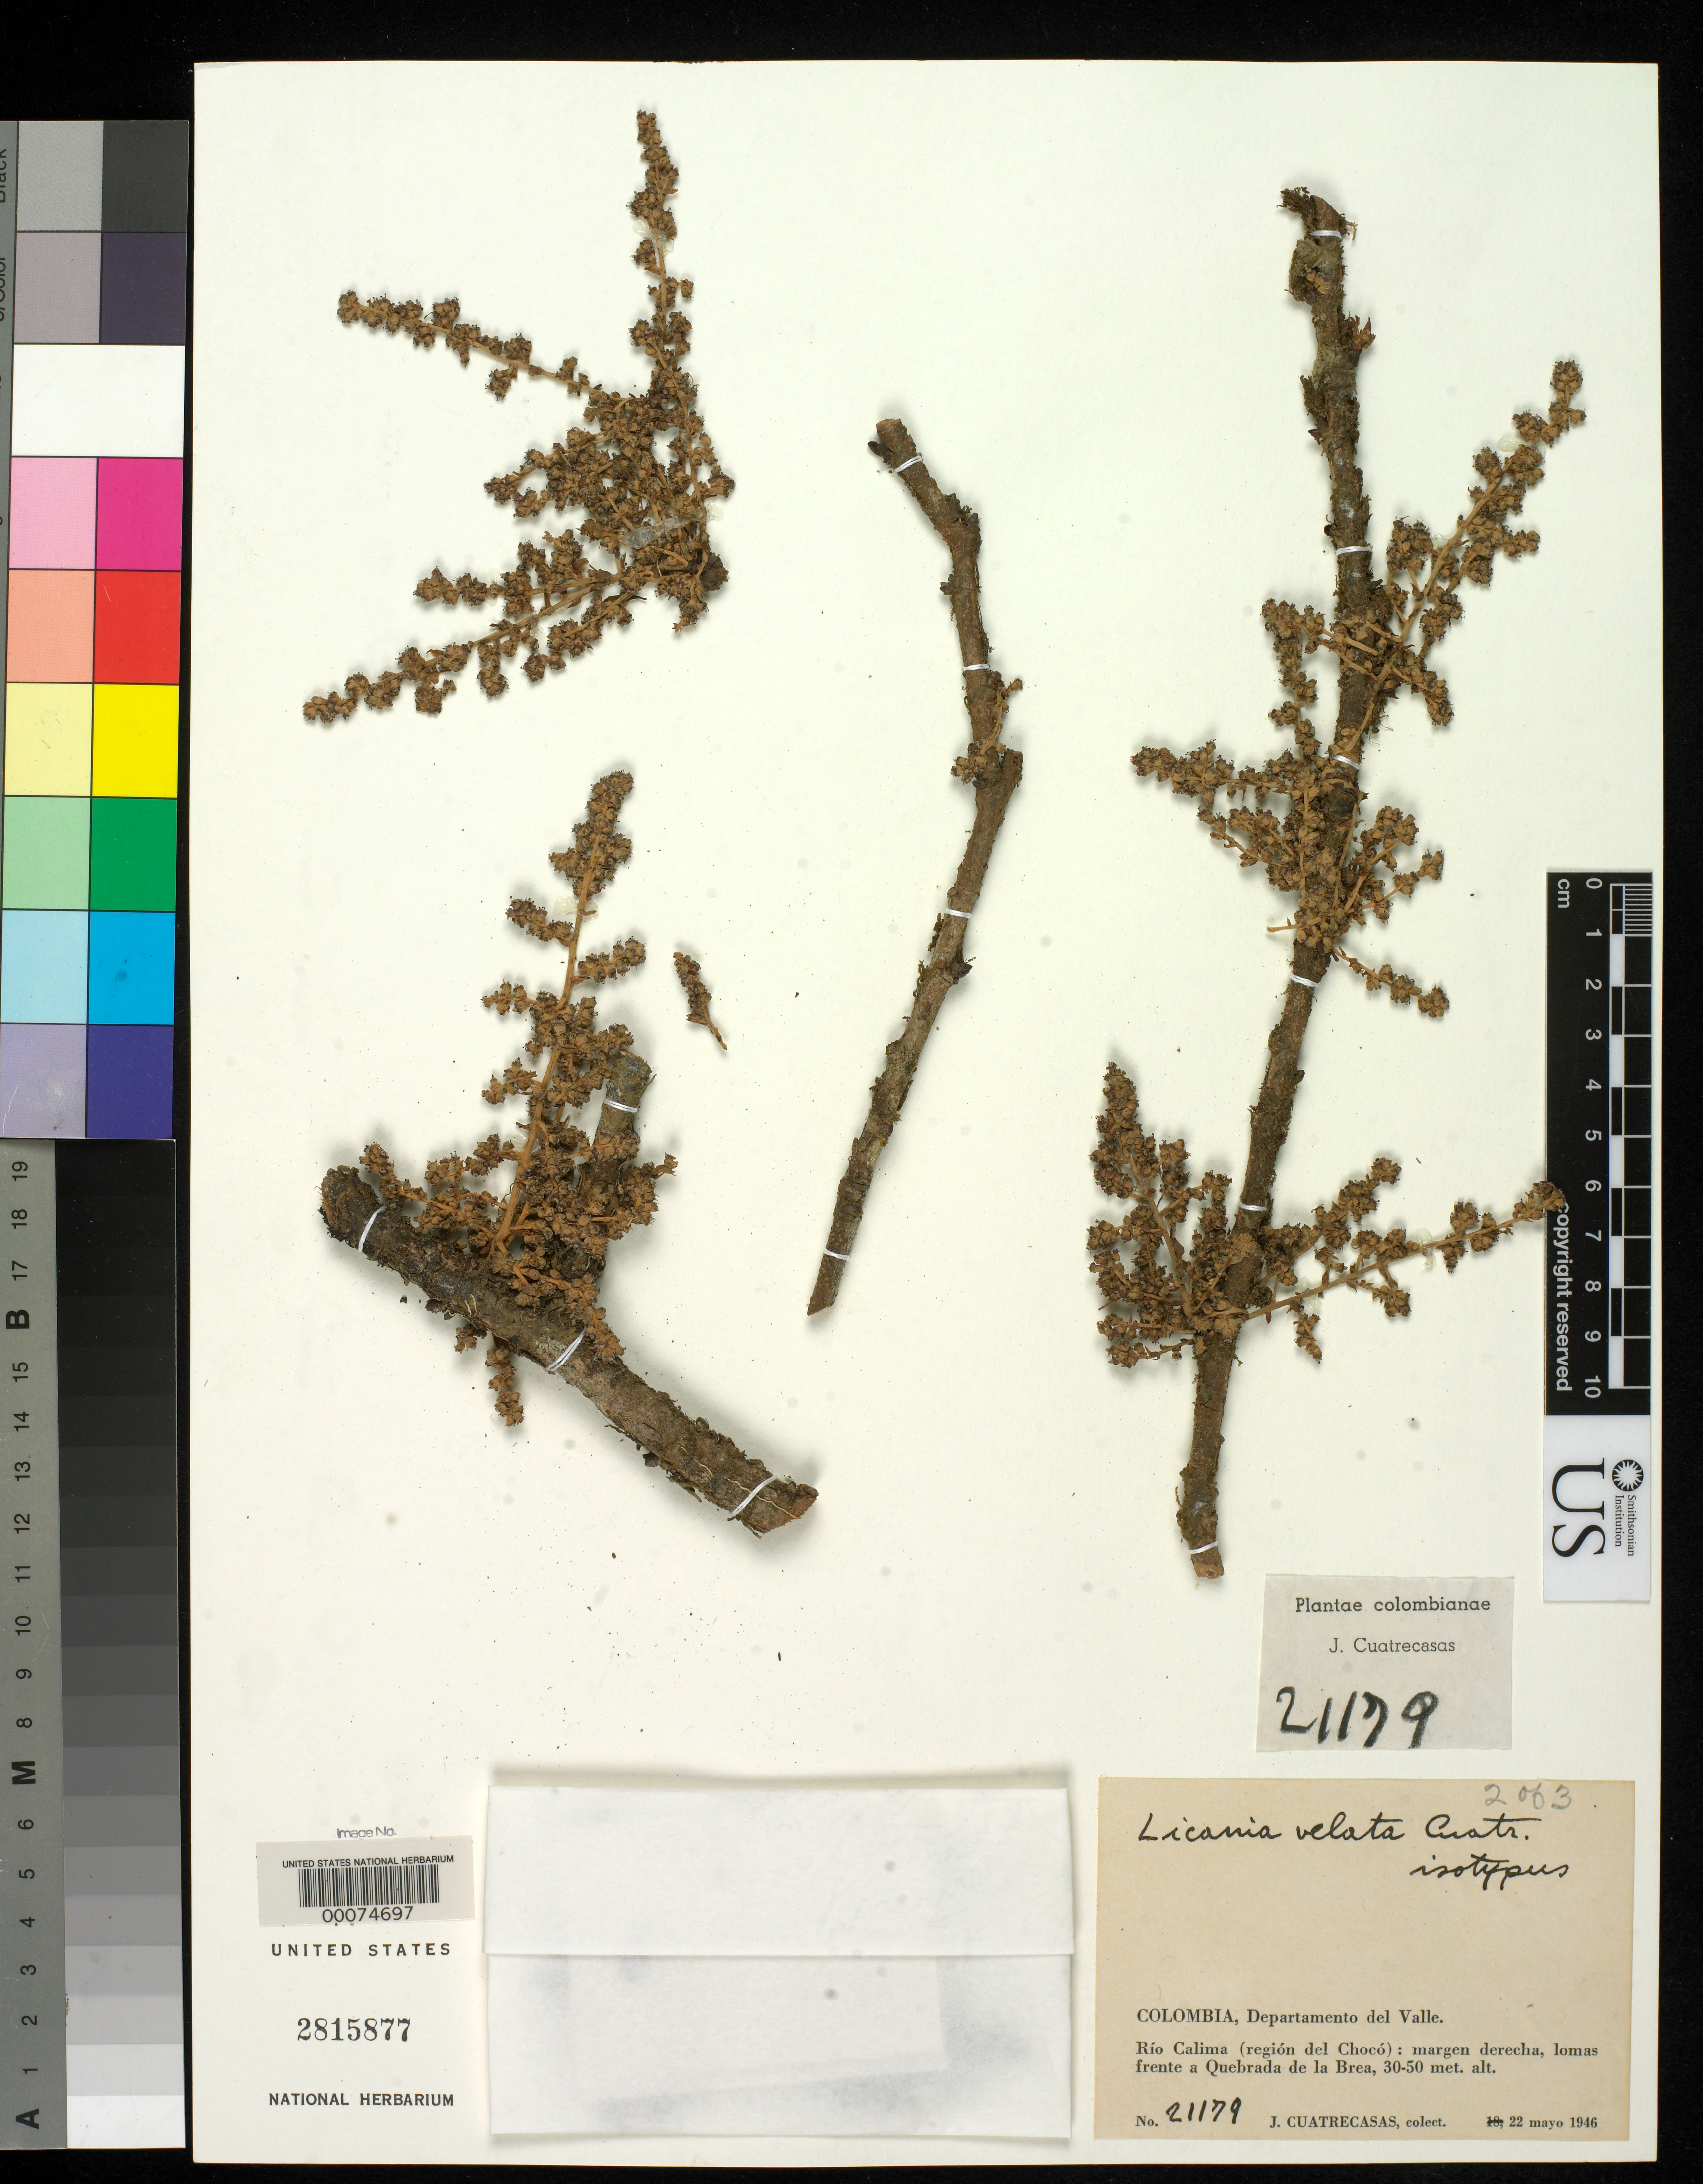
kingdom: Plantae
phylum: Tracheophyta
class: Magnoliopsida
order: Malpighiales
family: Chrysobalanaceae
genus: Licania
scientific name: Licania velata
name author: Cuatrec.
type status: Isotype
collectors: J. Cuatrecasas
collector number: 21179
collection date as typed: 22 May 1946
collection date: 1946-05-22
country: Colombia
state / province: Valle del Cauca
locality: Rio Calima, Quebrada de La Brea.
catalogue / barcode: US 2815877